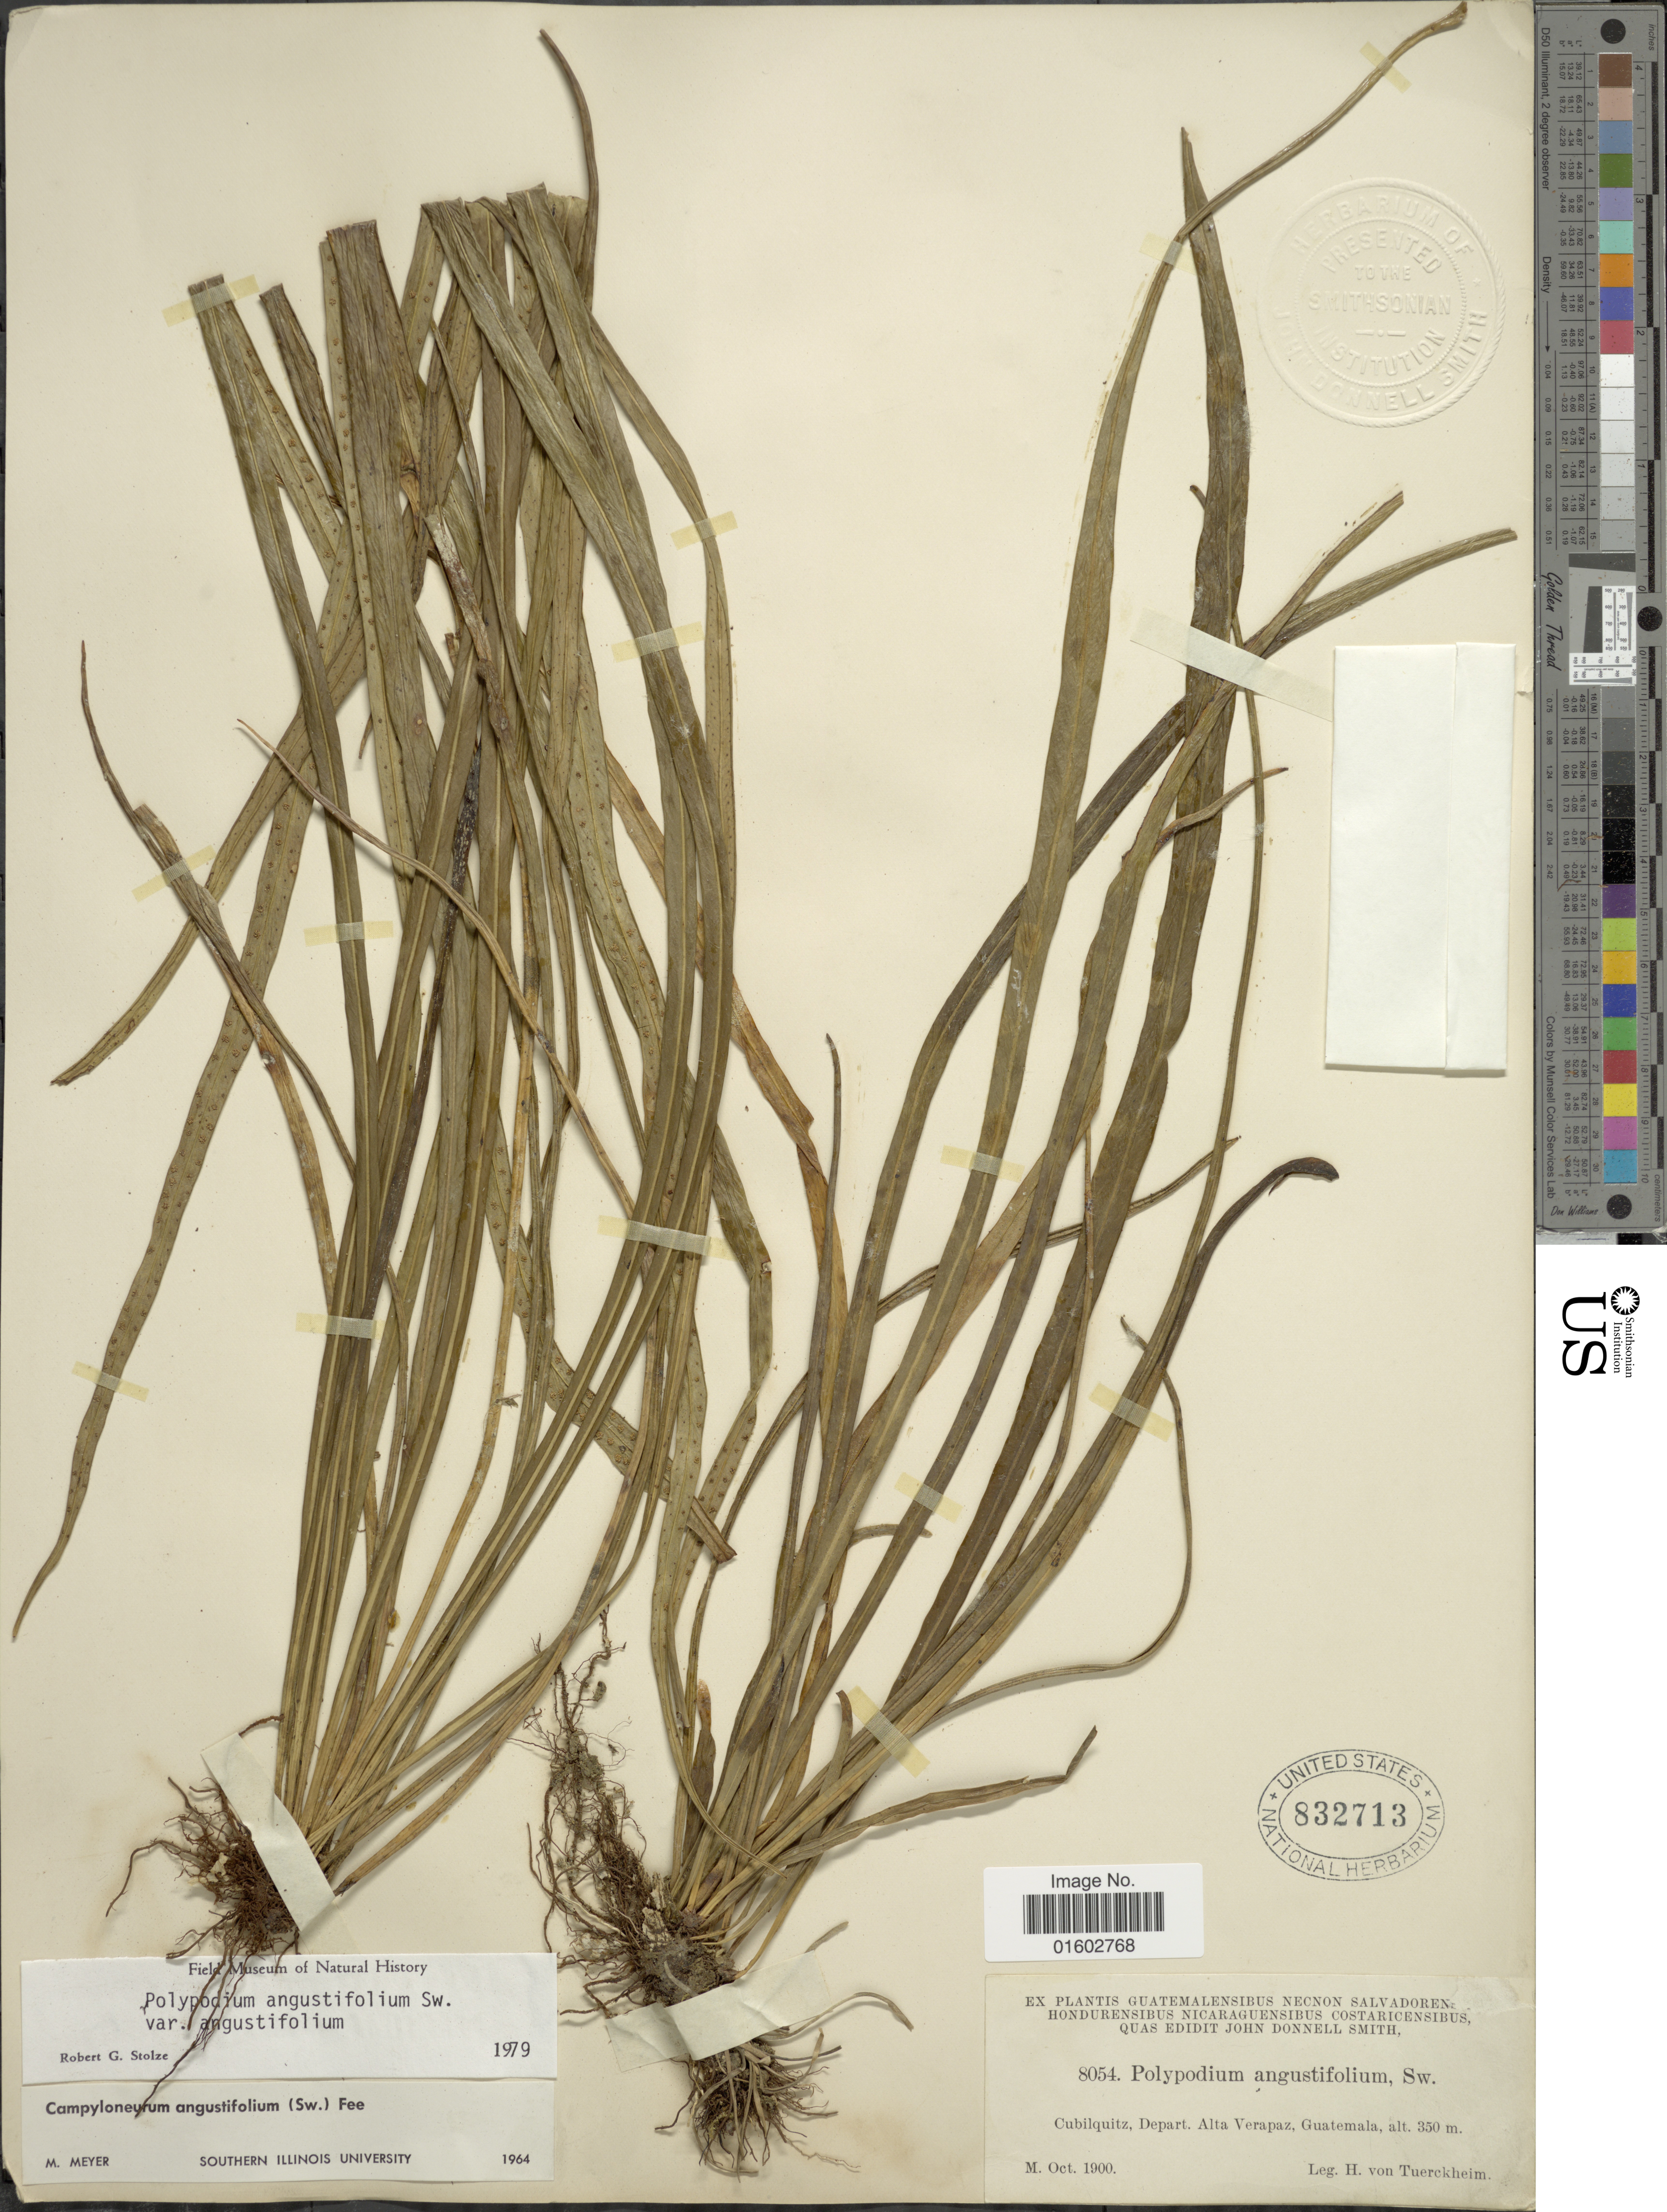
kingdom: Plantae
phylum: Tracheophyta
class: Polypodiopsida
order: Polypodiales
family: Polypodiaceae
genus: Campyloneurum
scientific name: Campyloneurum angustifolium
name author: (Sw.) Fée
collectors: H. von Türckheim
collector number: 8054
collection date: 1900-10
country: Guatemala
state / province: Alta Verapaz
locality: Cubilquitz, Depart, Alta Verapaz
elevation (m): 350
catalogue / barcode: US 832713